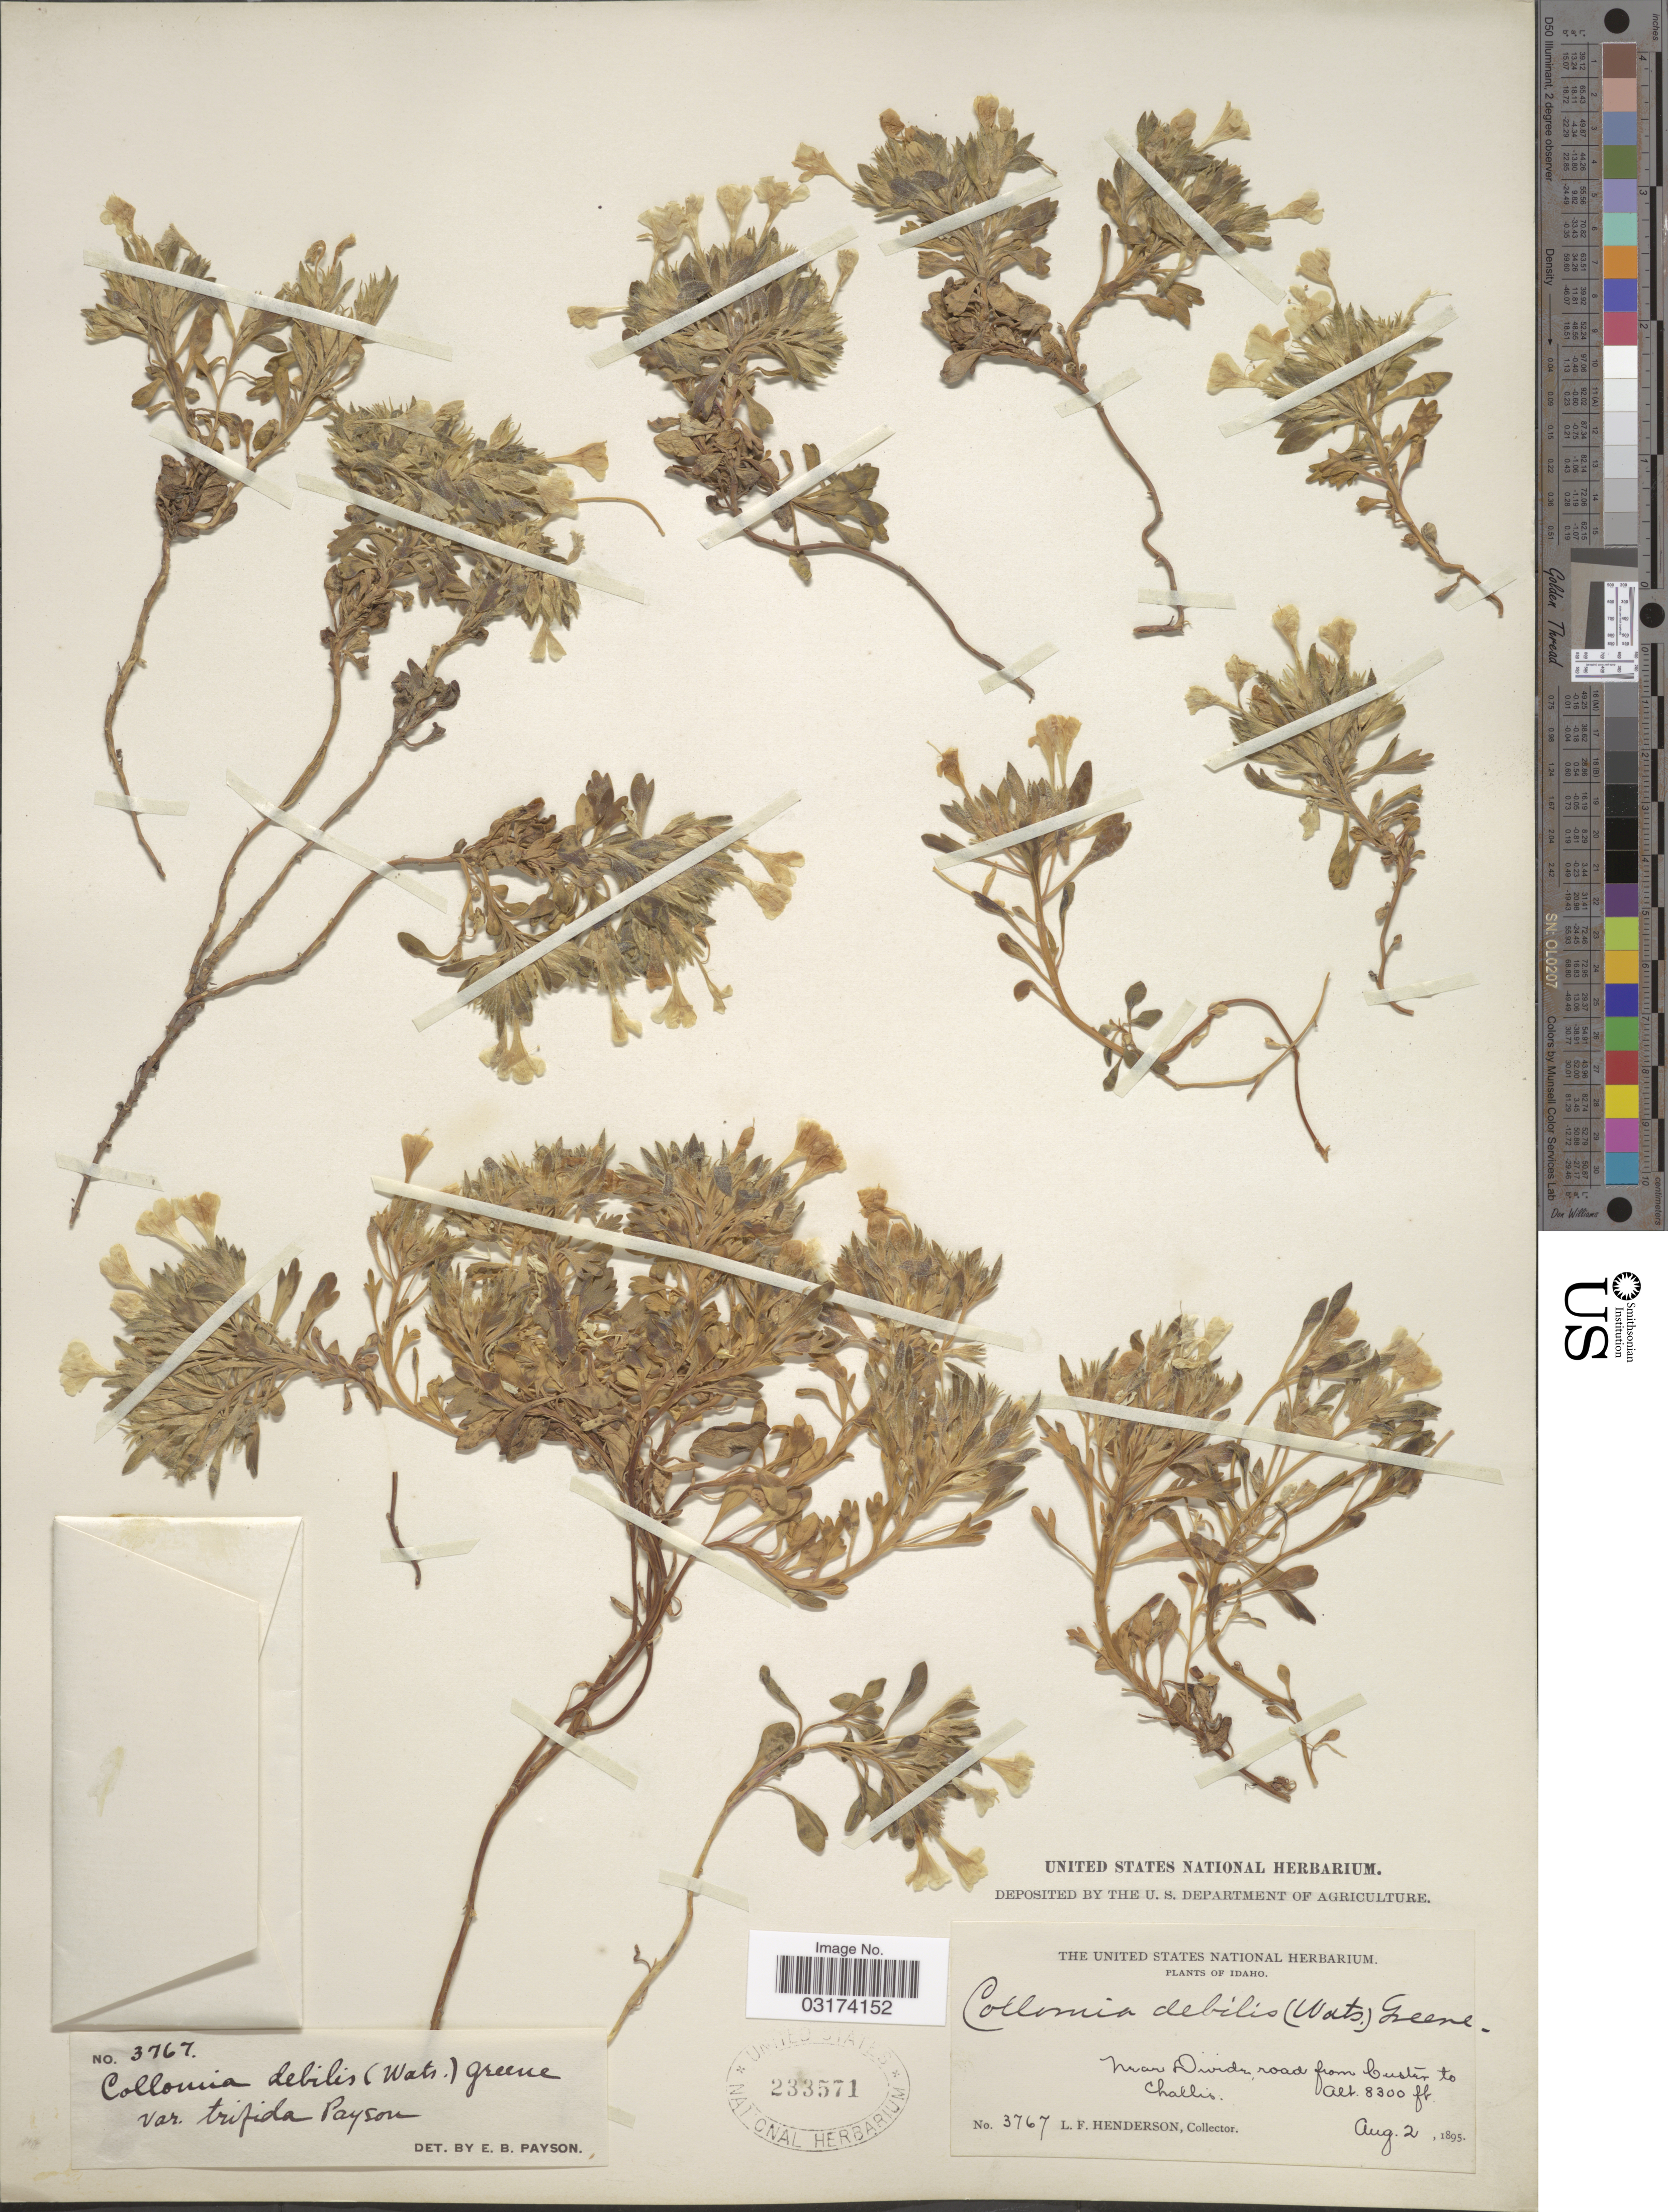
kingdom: Plantae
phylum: Tracheophyta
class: Magnoliopsida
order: Ericales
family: Polemoniaceae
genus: Collomia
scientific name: Collomia debilis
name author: (S. Watson) Greene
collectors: L. Henderson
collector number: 3767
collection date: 1895-08-02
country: United States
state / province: Idaho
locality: Near Divide, road from Custer to Challis.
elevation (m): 2530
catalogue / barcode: US 233571